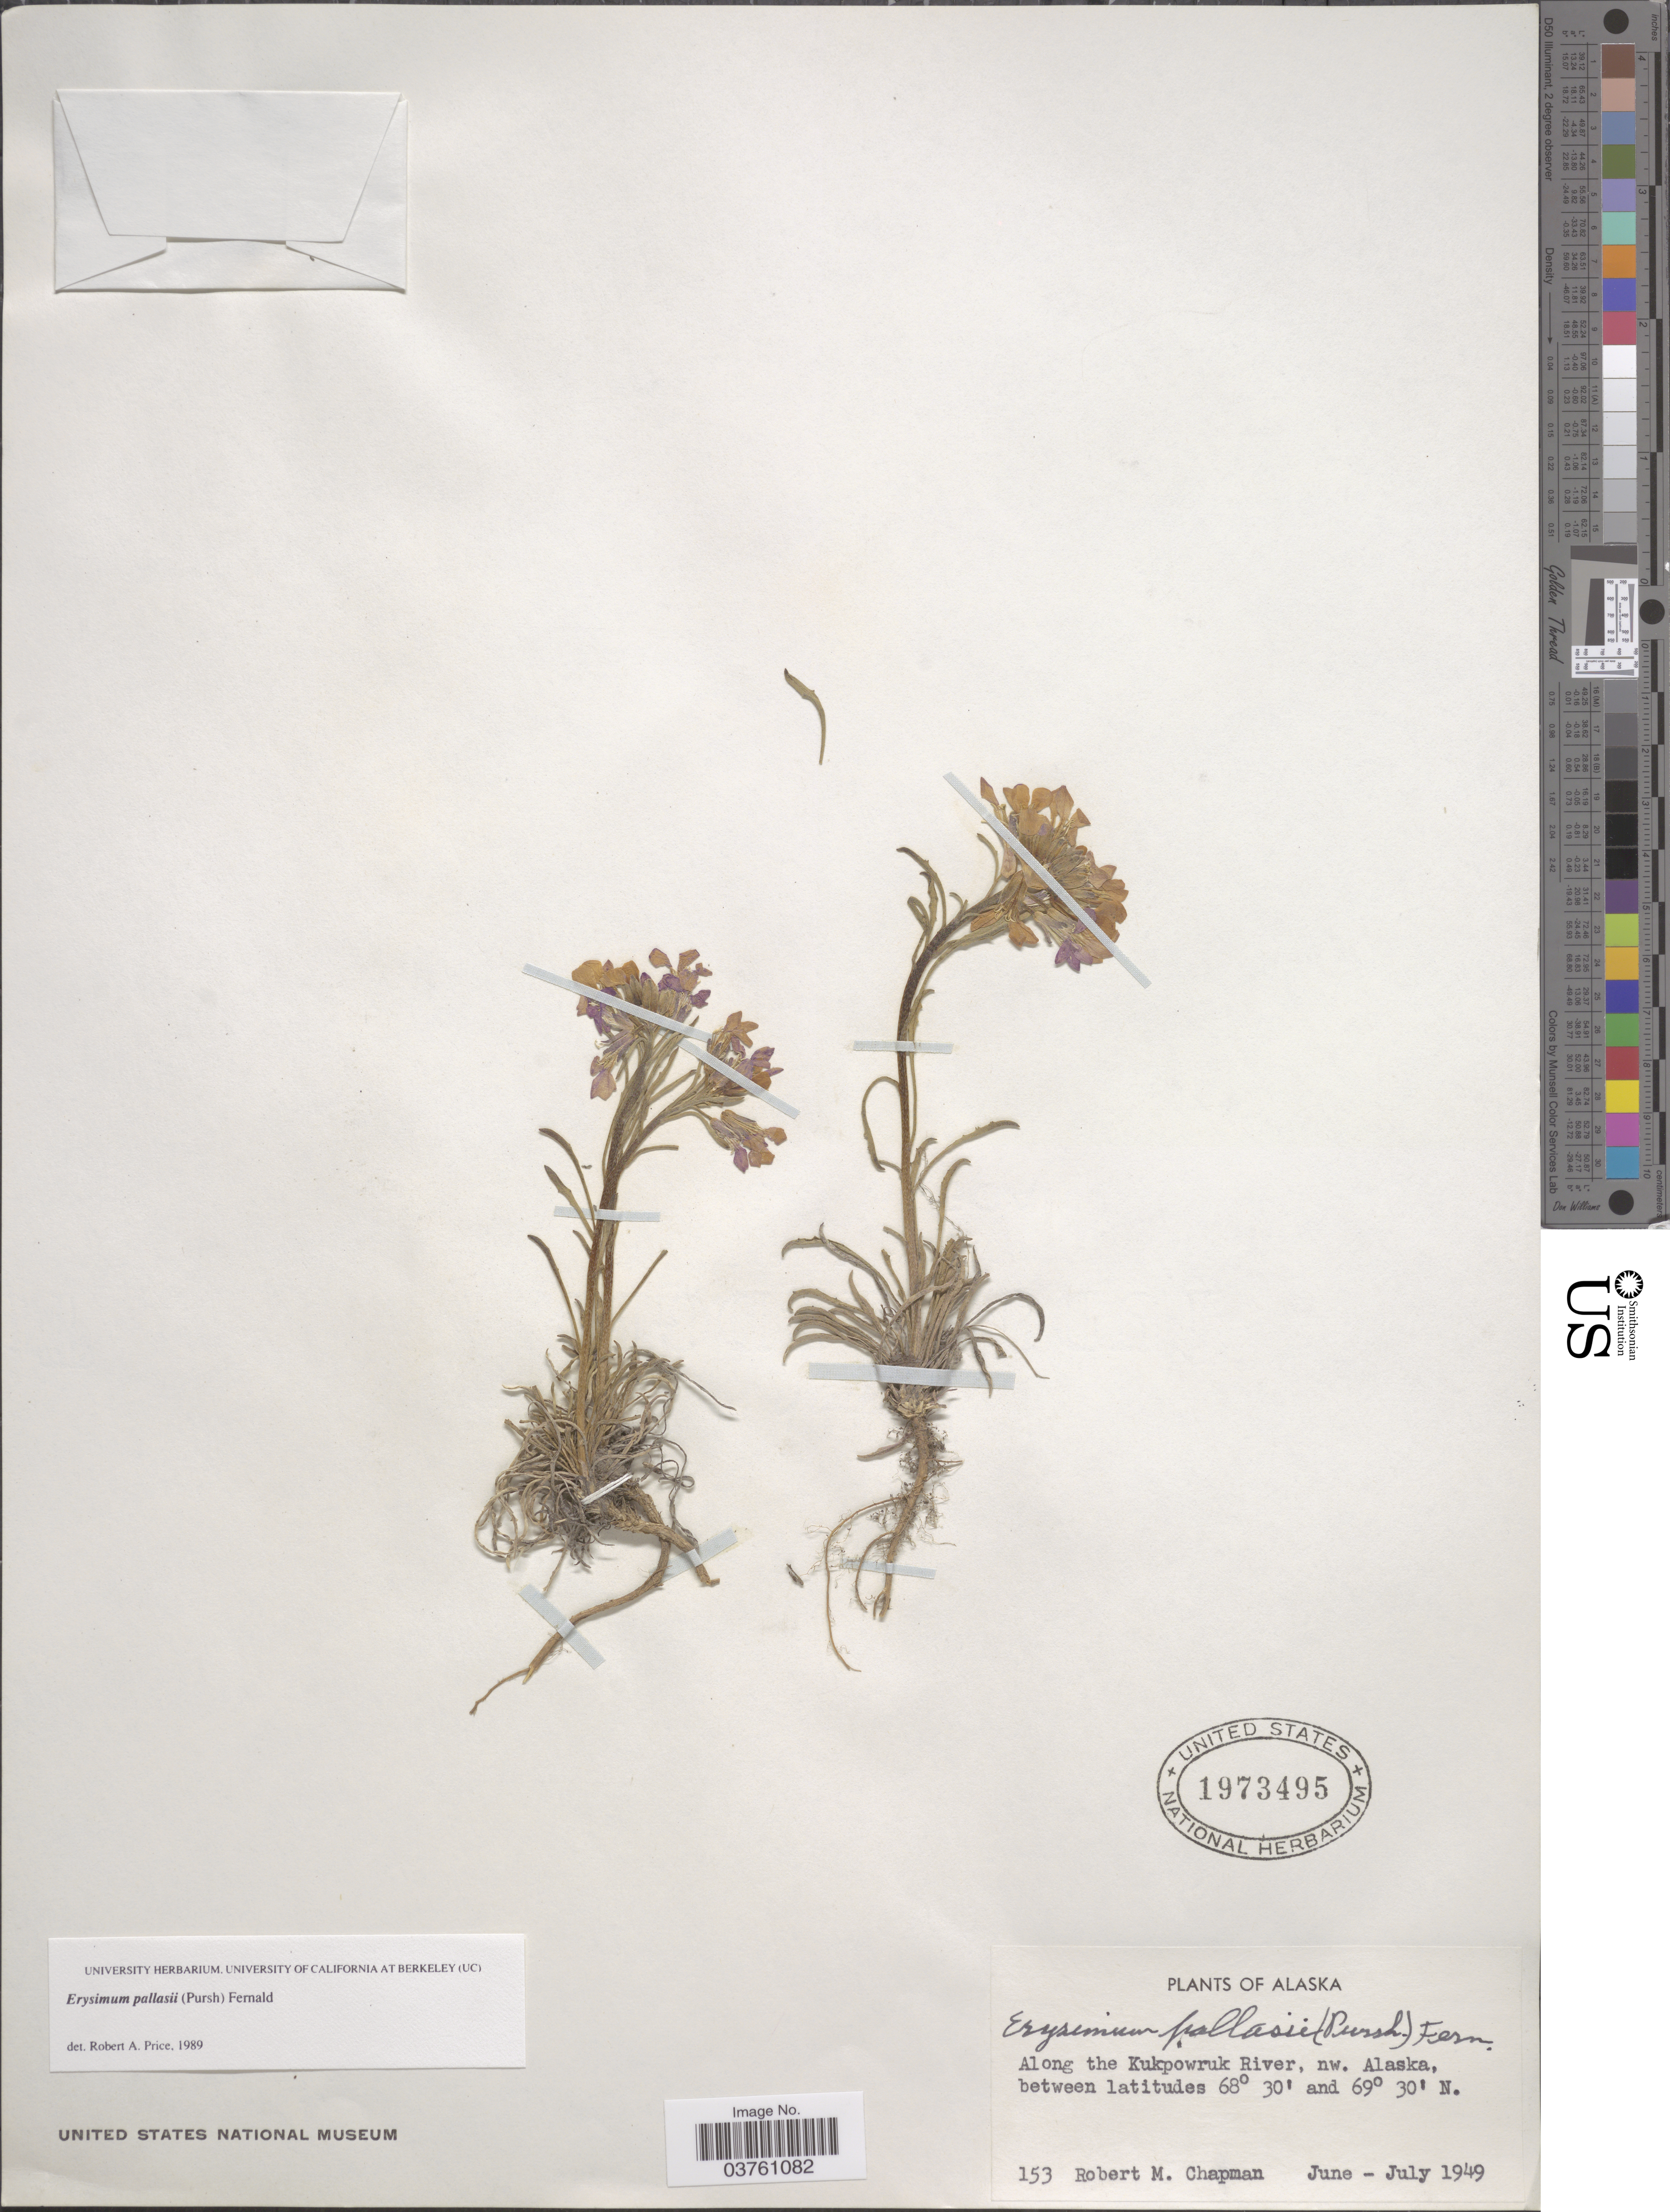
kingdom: Plantae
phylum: Tracheophyta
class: Magnoliopsida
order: Brassicales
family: Brassicaceae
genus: Erysimum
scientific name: Erysimum pallasii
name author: (Pursh) Fernald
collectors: R. M. Chapman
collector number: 153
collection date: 1949-06/1949-07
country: United States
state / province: Alaska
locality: Along the Kukpowruk River, nw. Alaska.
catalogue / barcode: US 1973495